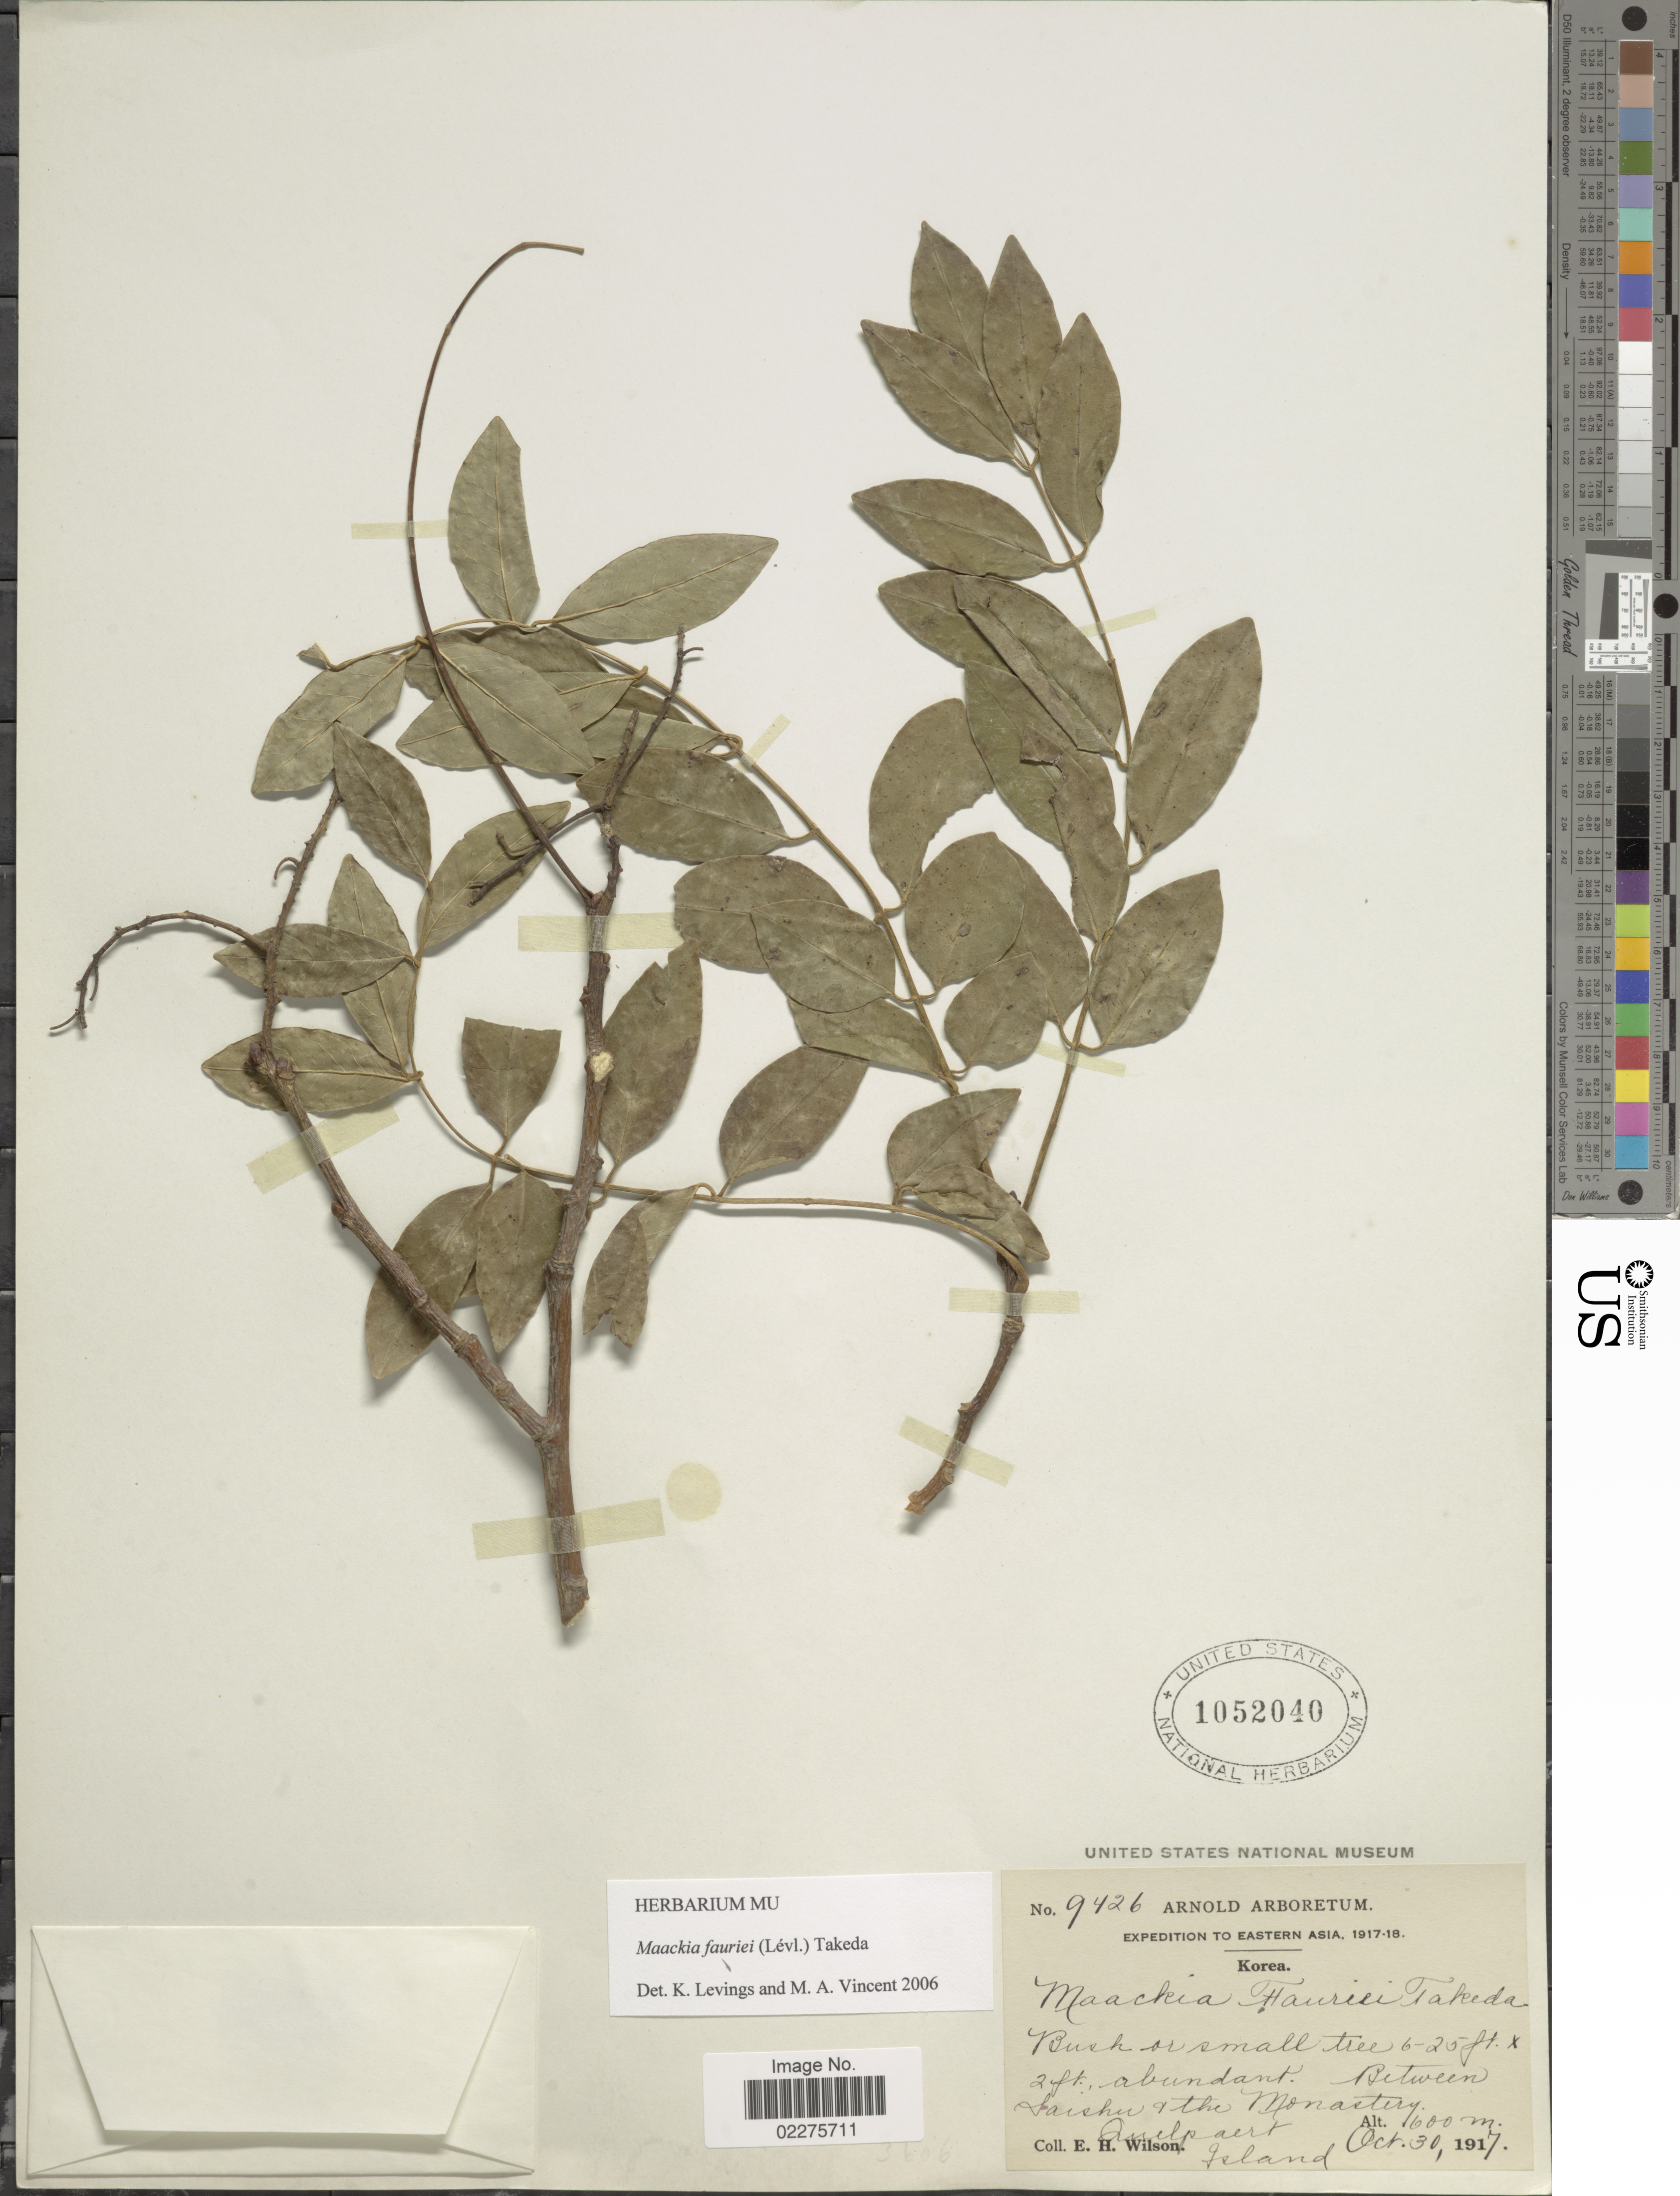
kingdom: Plantae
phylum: Tracheophyta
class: Magnoliopsida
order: Fabales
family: Fabaceae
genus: Maackia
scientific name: Maackia fauriei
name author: (H. Lév.) Takeda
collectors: E. Wilson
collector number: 9426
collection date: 1917-10-30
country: South Korea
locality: Between Saishu & the Monastery. Quelpaert Island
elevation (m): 600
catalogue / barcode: US 1052040